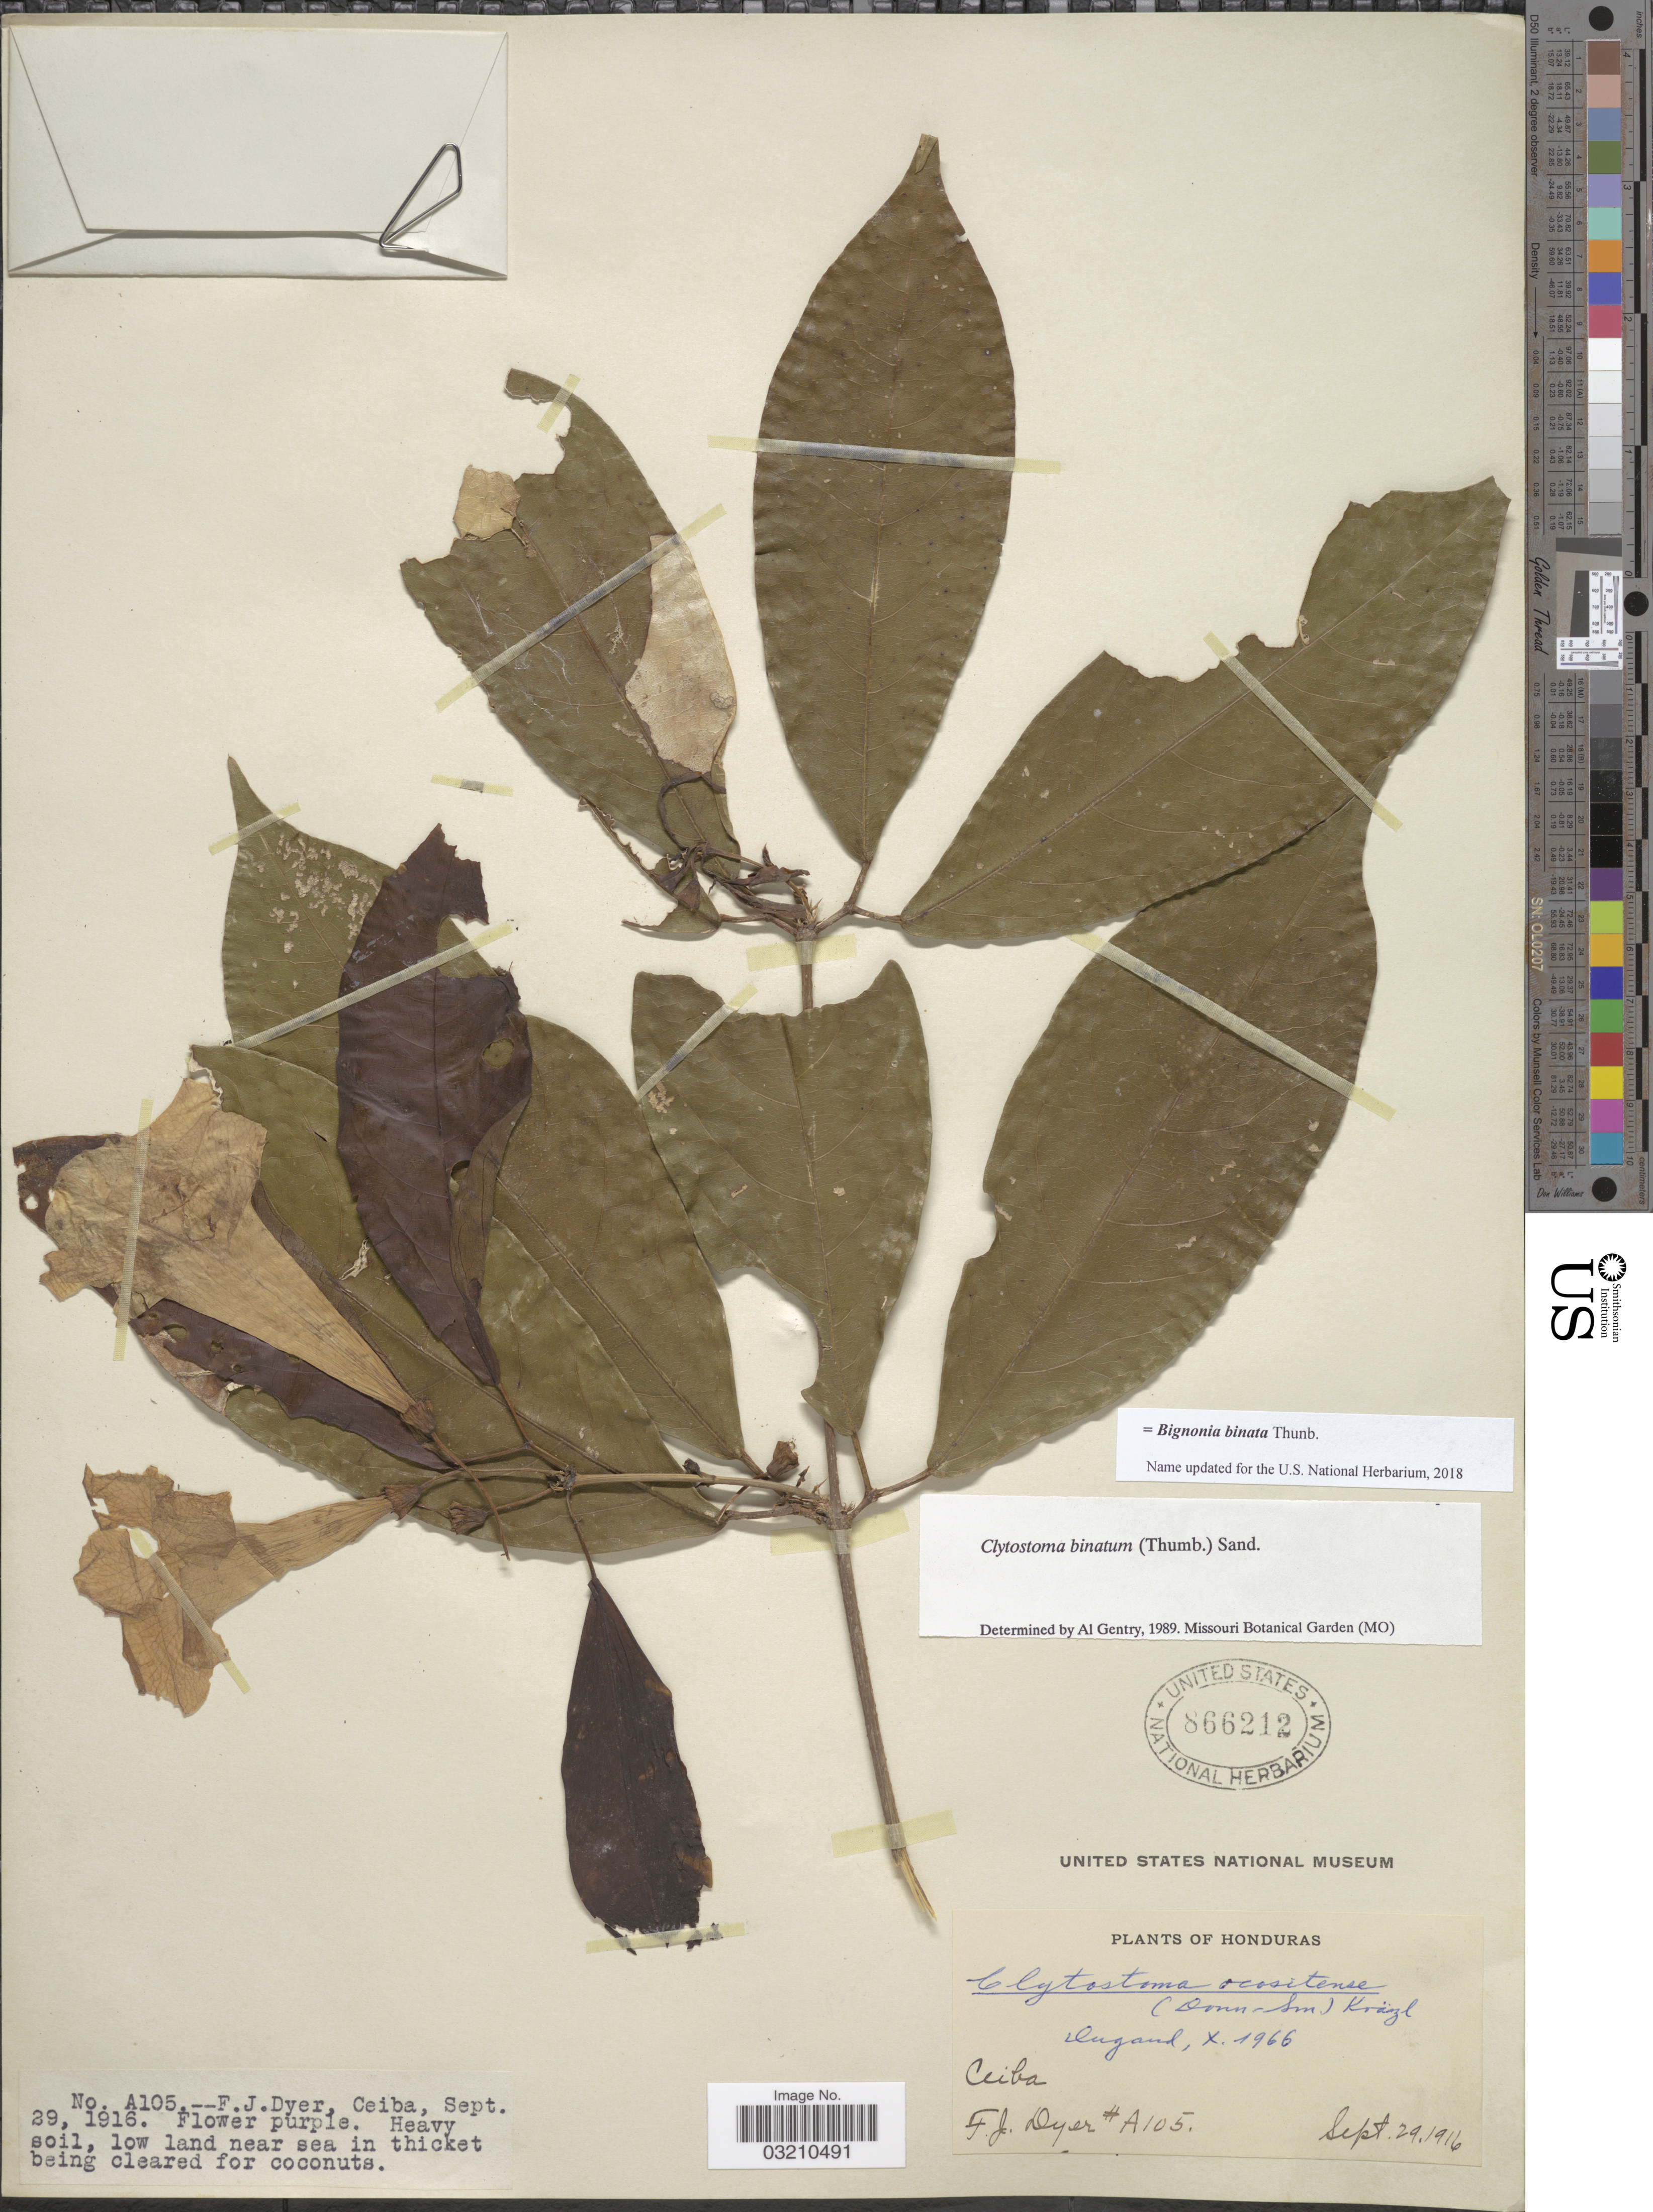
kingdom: Plantae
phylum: Tracheophyta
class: Magnoliopsida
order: Lamiales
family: Bignoniaceae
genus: Bignonia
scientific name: Bignonia binata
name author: Thunb.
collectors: F. J. Dyer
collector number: A105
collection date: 1916-09-29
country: Honduras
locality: Ceiba.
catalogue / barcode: US 866212